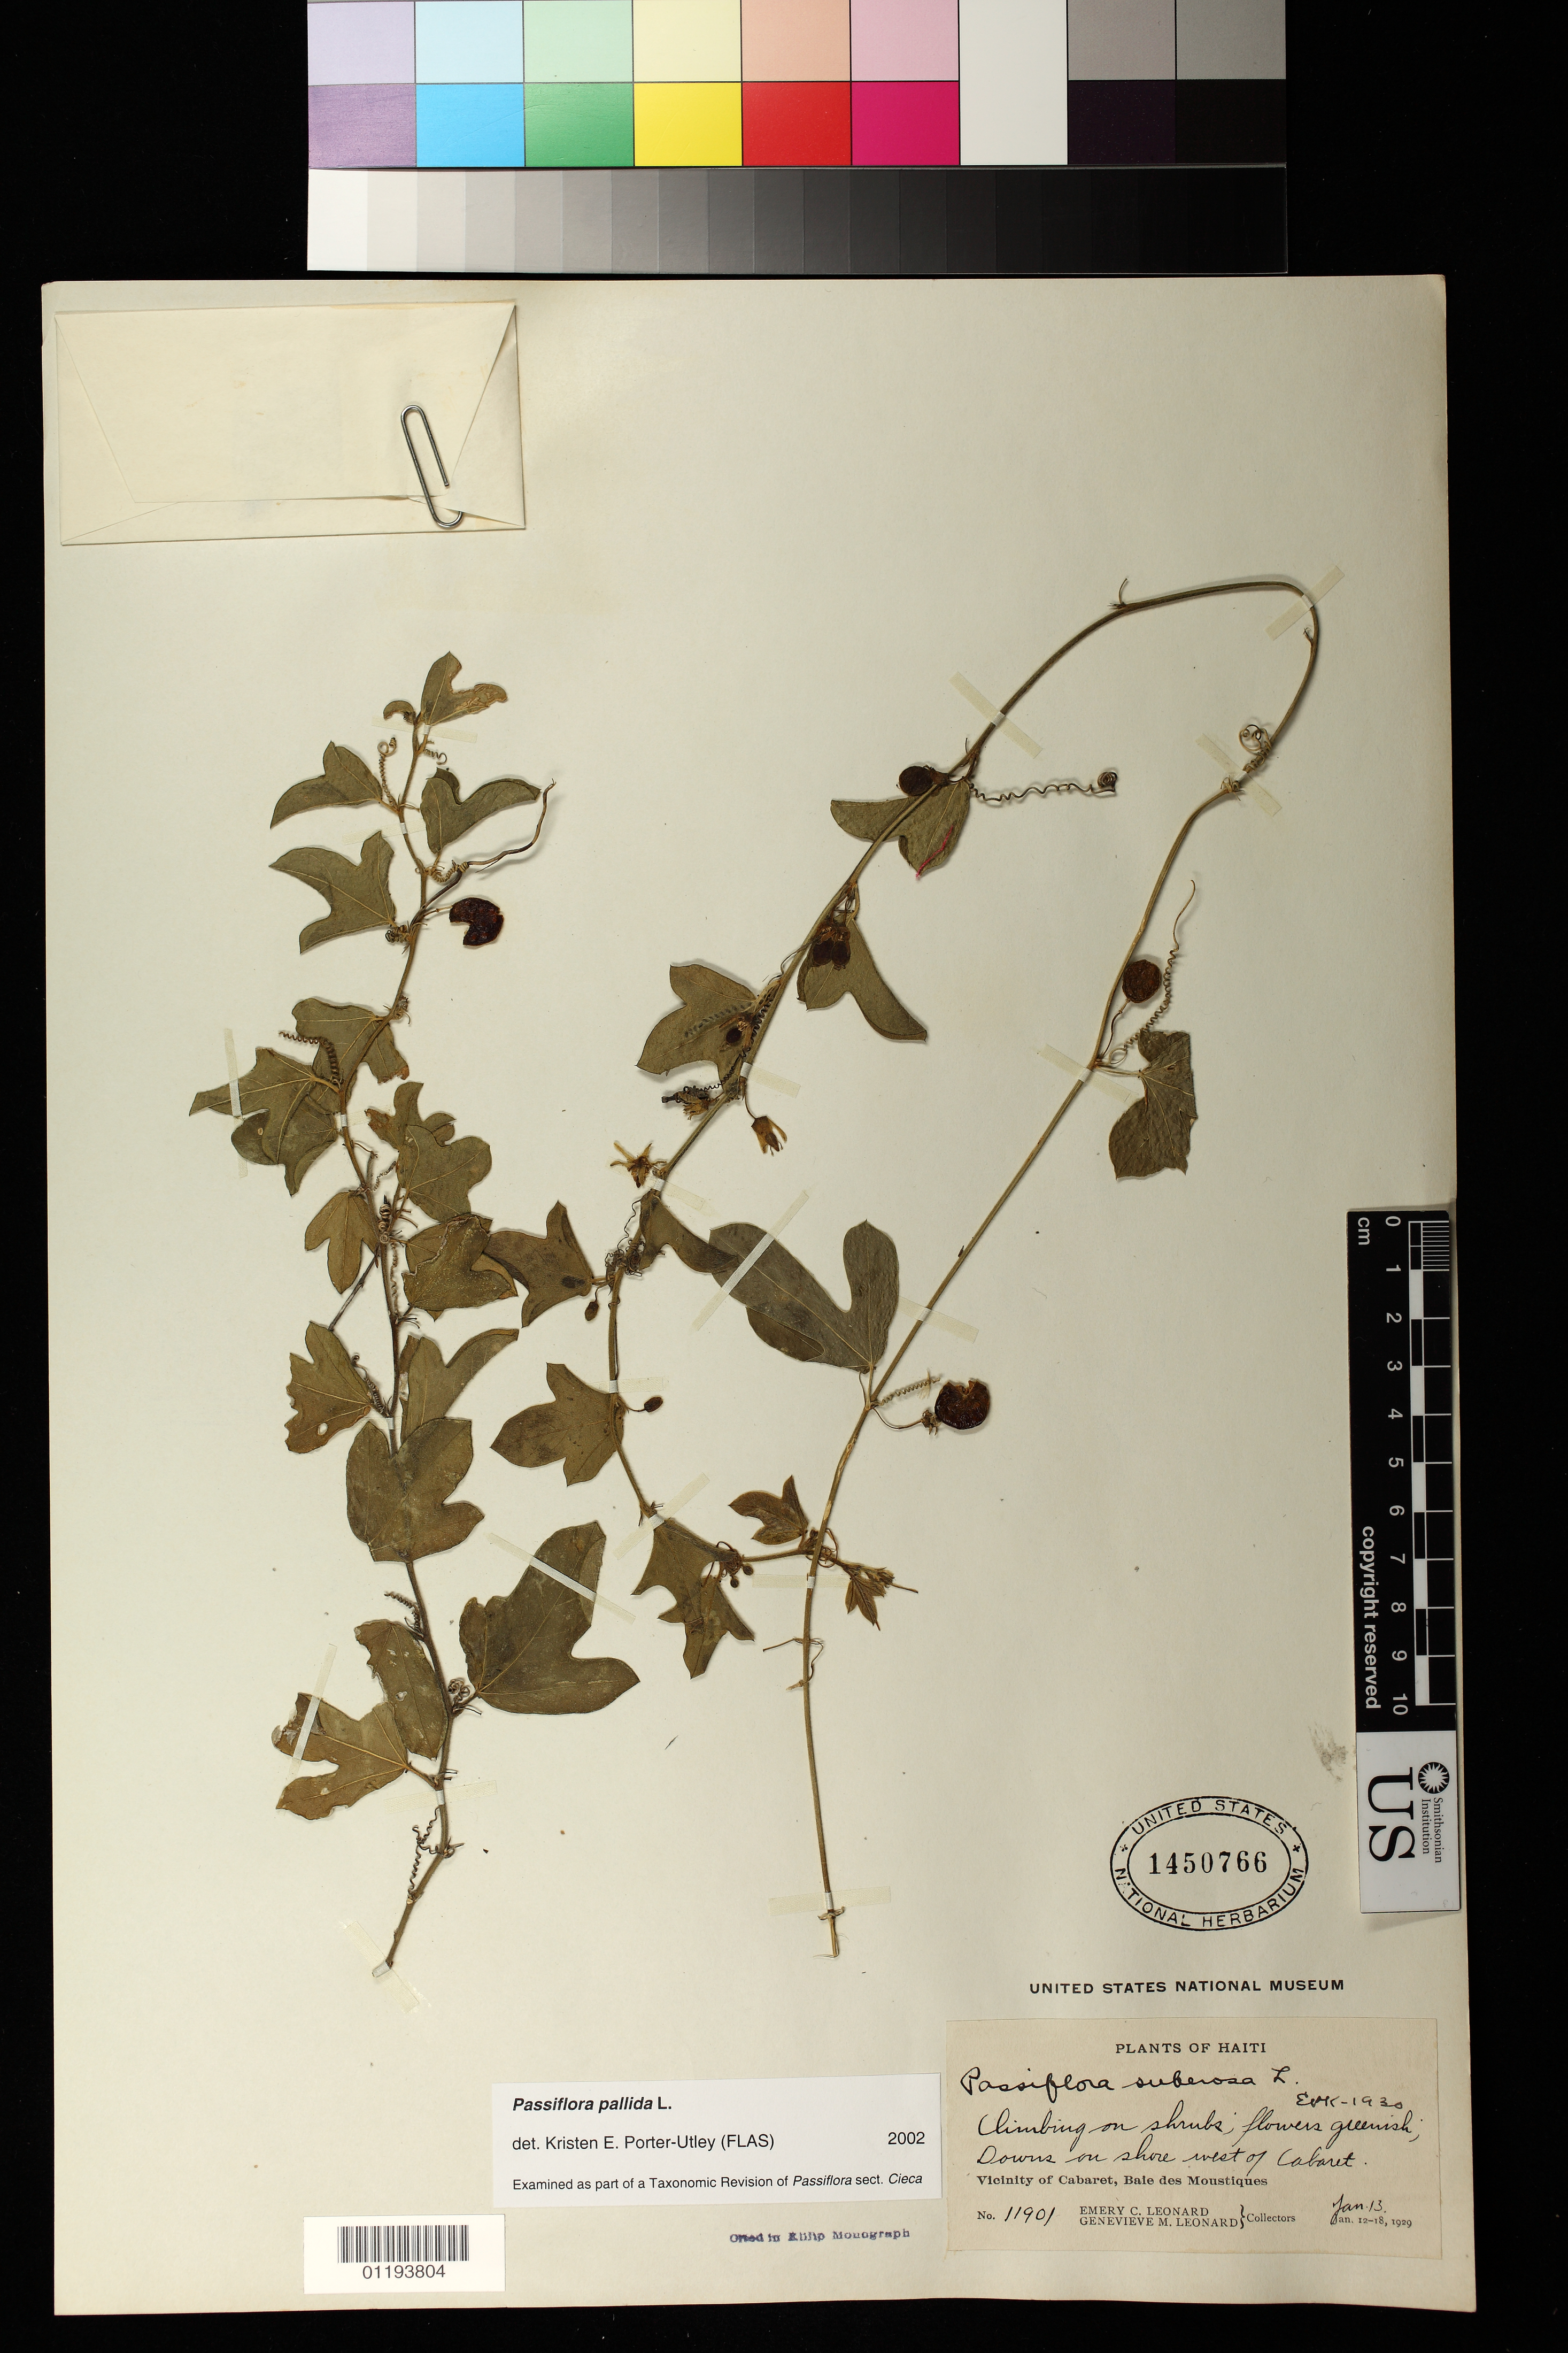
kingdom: Plantae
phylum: Tracheophyta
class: Magnoliopsida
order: Malpighiales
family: Passifloraceae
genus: Passiflora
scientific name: Passiflora pallida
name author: L.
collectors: E. C. Leonard & G. M. Leonard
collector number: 11901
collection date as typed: Jan 13 1929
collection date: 1929-01-13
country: Haiti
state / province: Nord-Ouest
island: Hispaniola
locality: Down on shore West of Cabaret. Vicinity of Cabaret, Baie des Moustiques.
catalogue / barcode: US 1450766